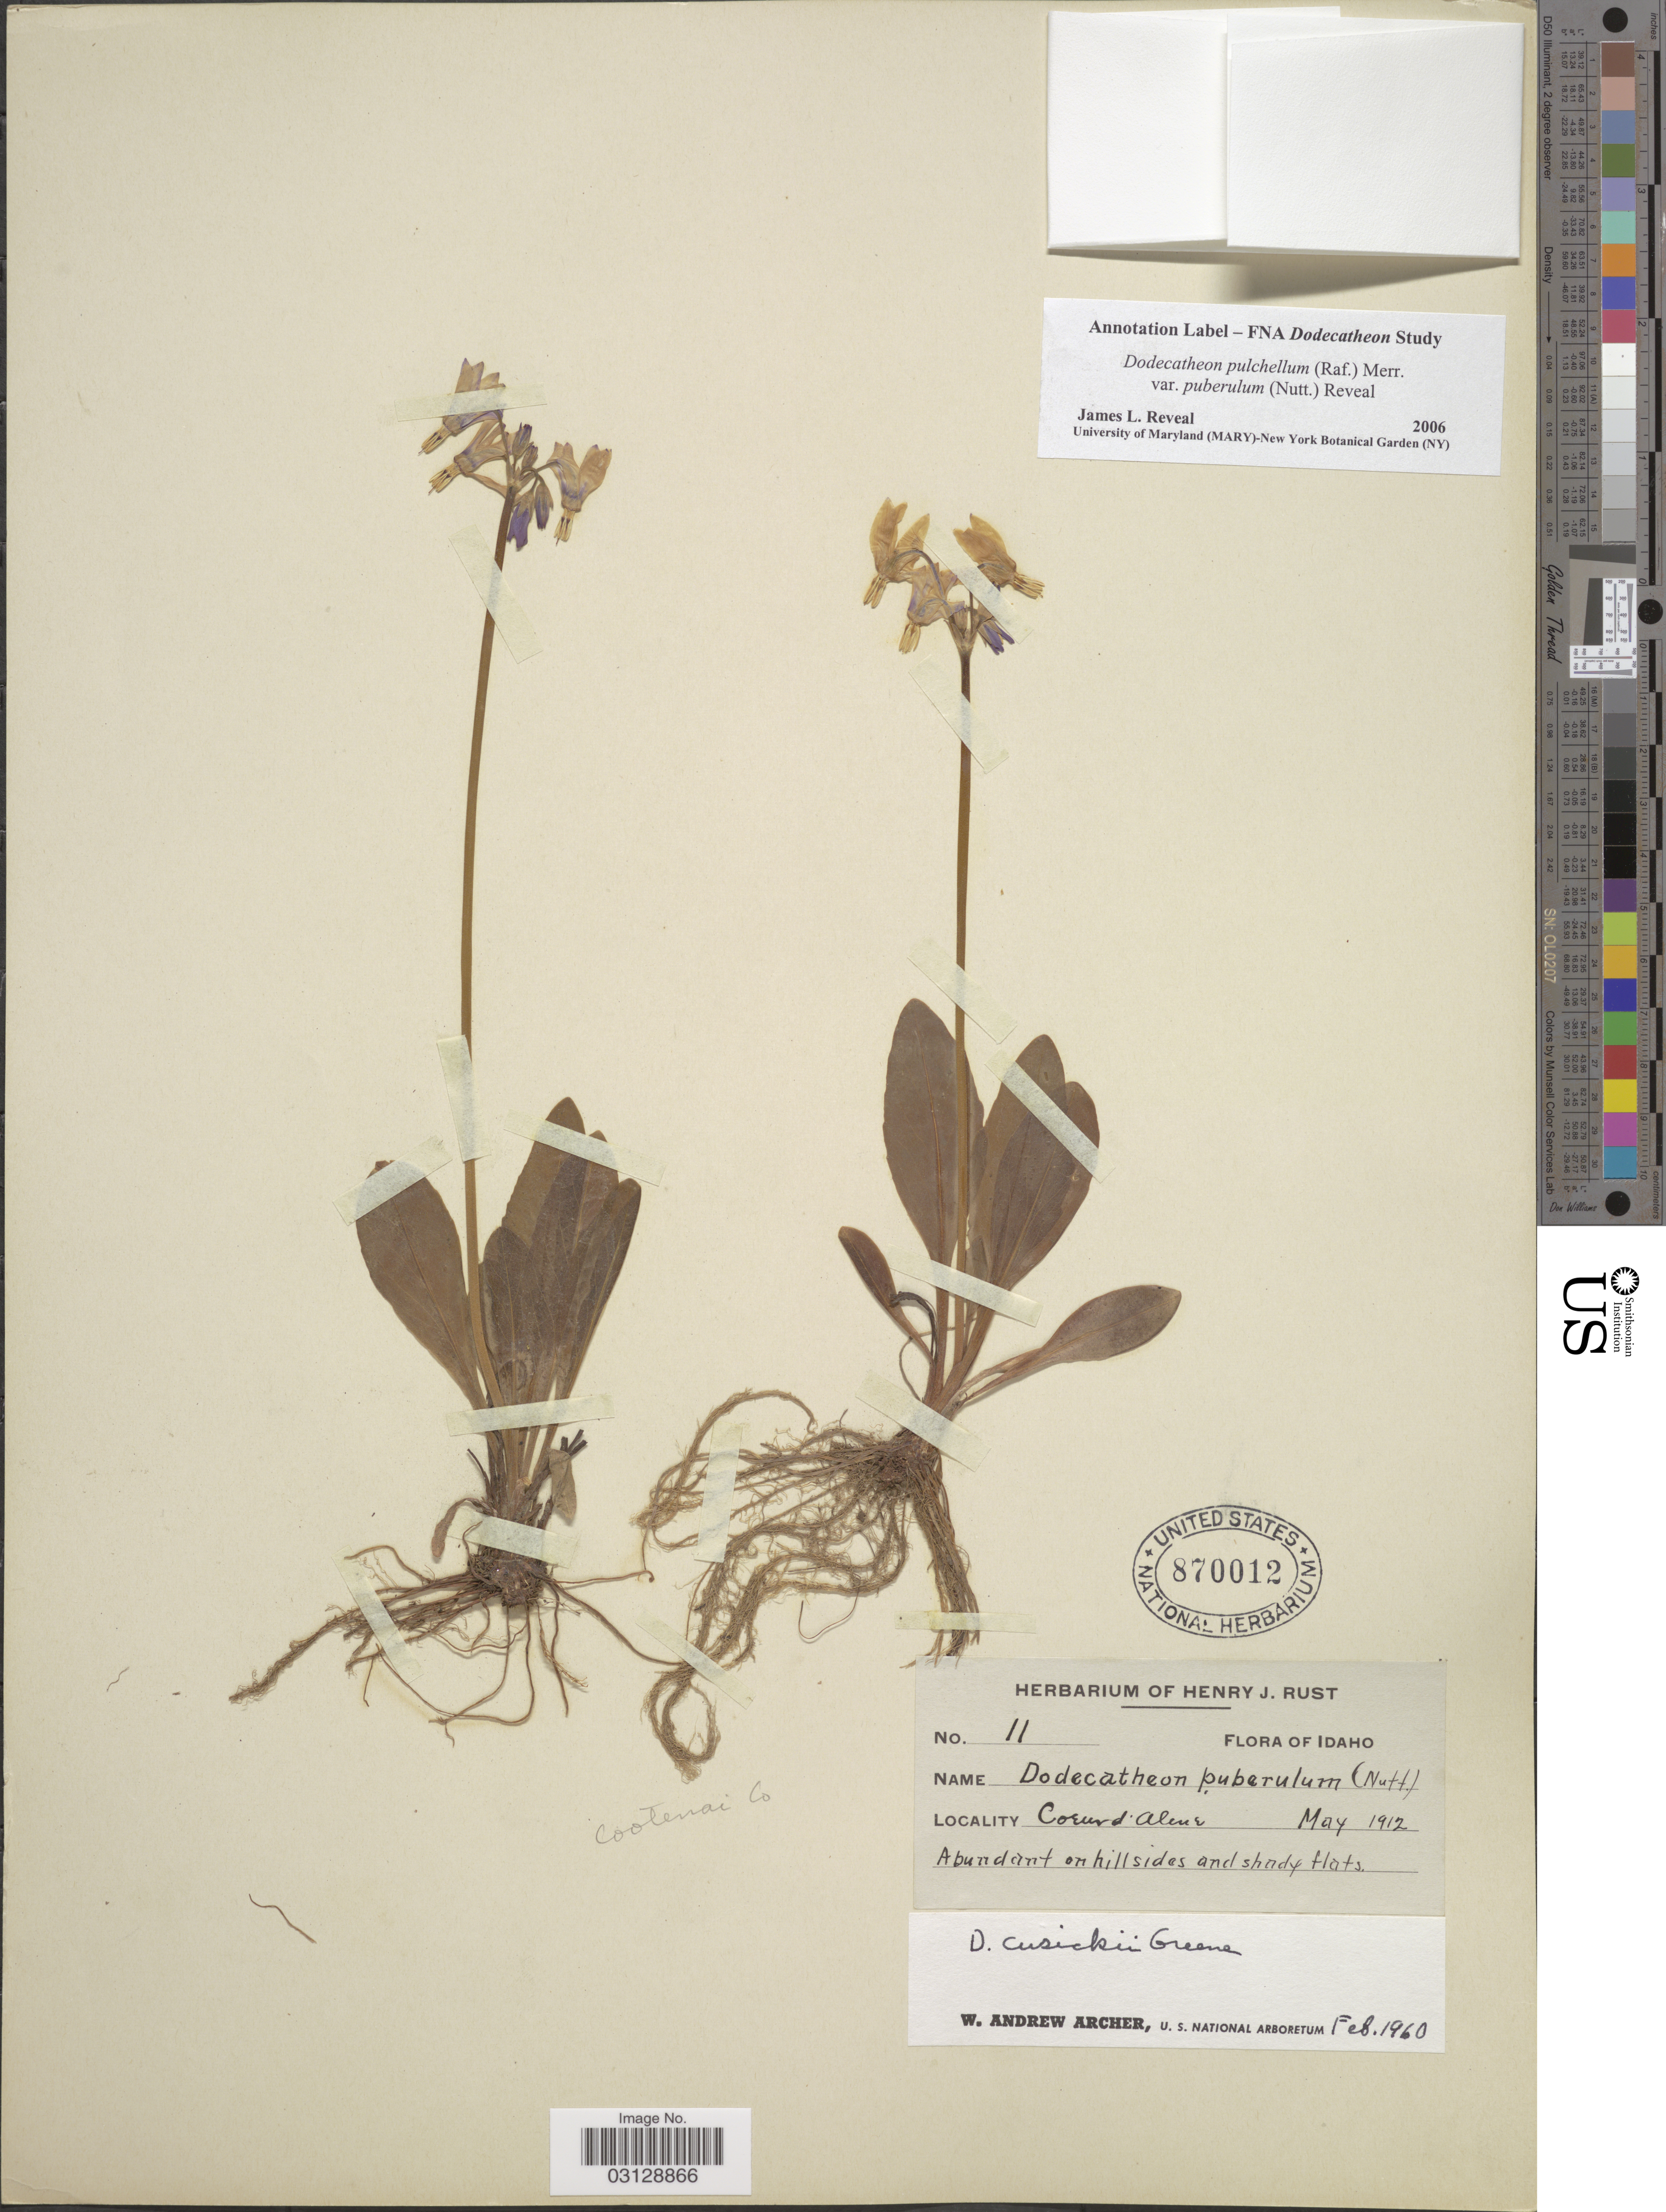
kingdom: Plantae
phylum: Tracheophyta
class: Magnoliopsida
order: Ericales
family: Primulaceae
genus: Dodecatheon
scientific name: Dodecatheon pulchellum var. cusickii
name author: (Greene) Reveal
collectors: ex herb. Henry J. Rust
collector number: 11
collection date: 1912-05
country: United States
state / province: Idaho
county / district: Kootenai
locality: Coeur d'Alene, Cootenai Co.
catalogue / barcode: US 870012